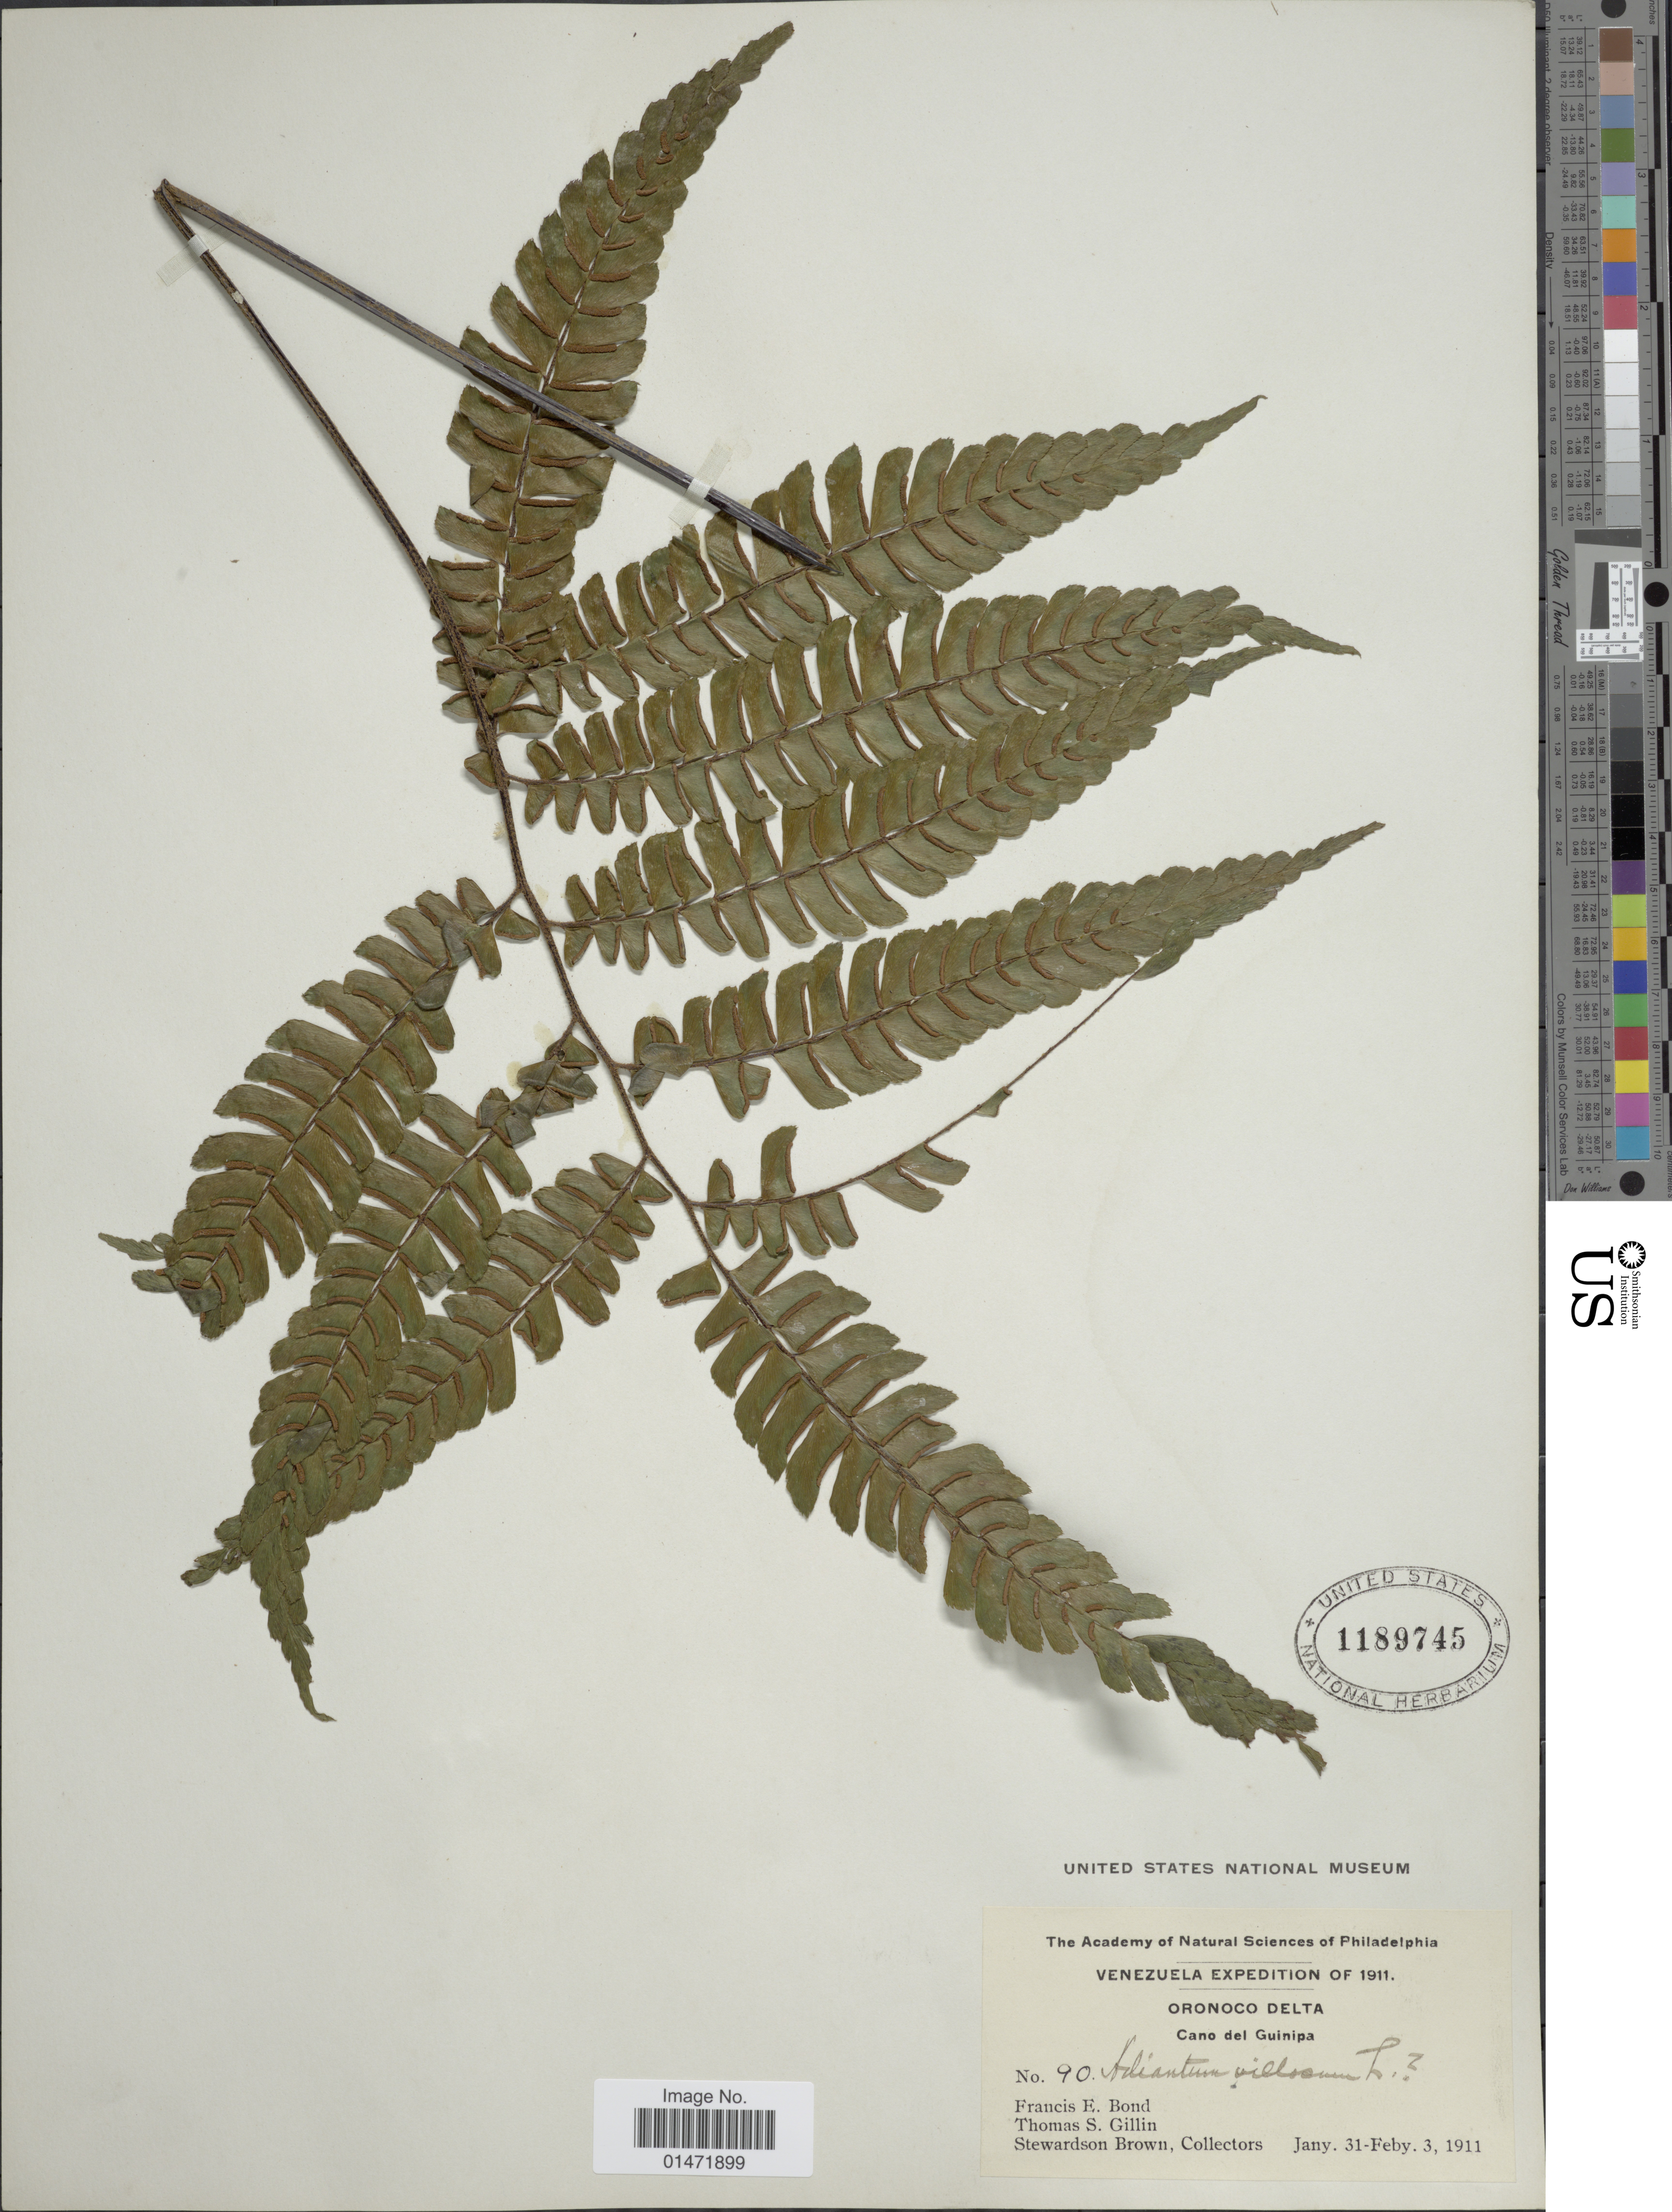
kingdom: Plantae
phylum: Tracheophyta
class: Polypodiopsida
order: Polypodiales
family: Pteridaceae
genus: Adiantum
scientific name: Adiantum villosum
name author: L.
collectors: F. Bond, T. Gillin & S. Brown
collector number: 90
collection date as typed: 31 January -3 February 1911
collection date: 1911-01-31/1911-02-03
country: Venezuela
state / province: Monagas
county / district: Maturin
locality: Oronoco Delta along Rio Guanipa, including Indian and Creole villages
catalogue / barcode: US 1189745